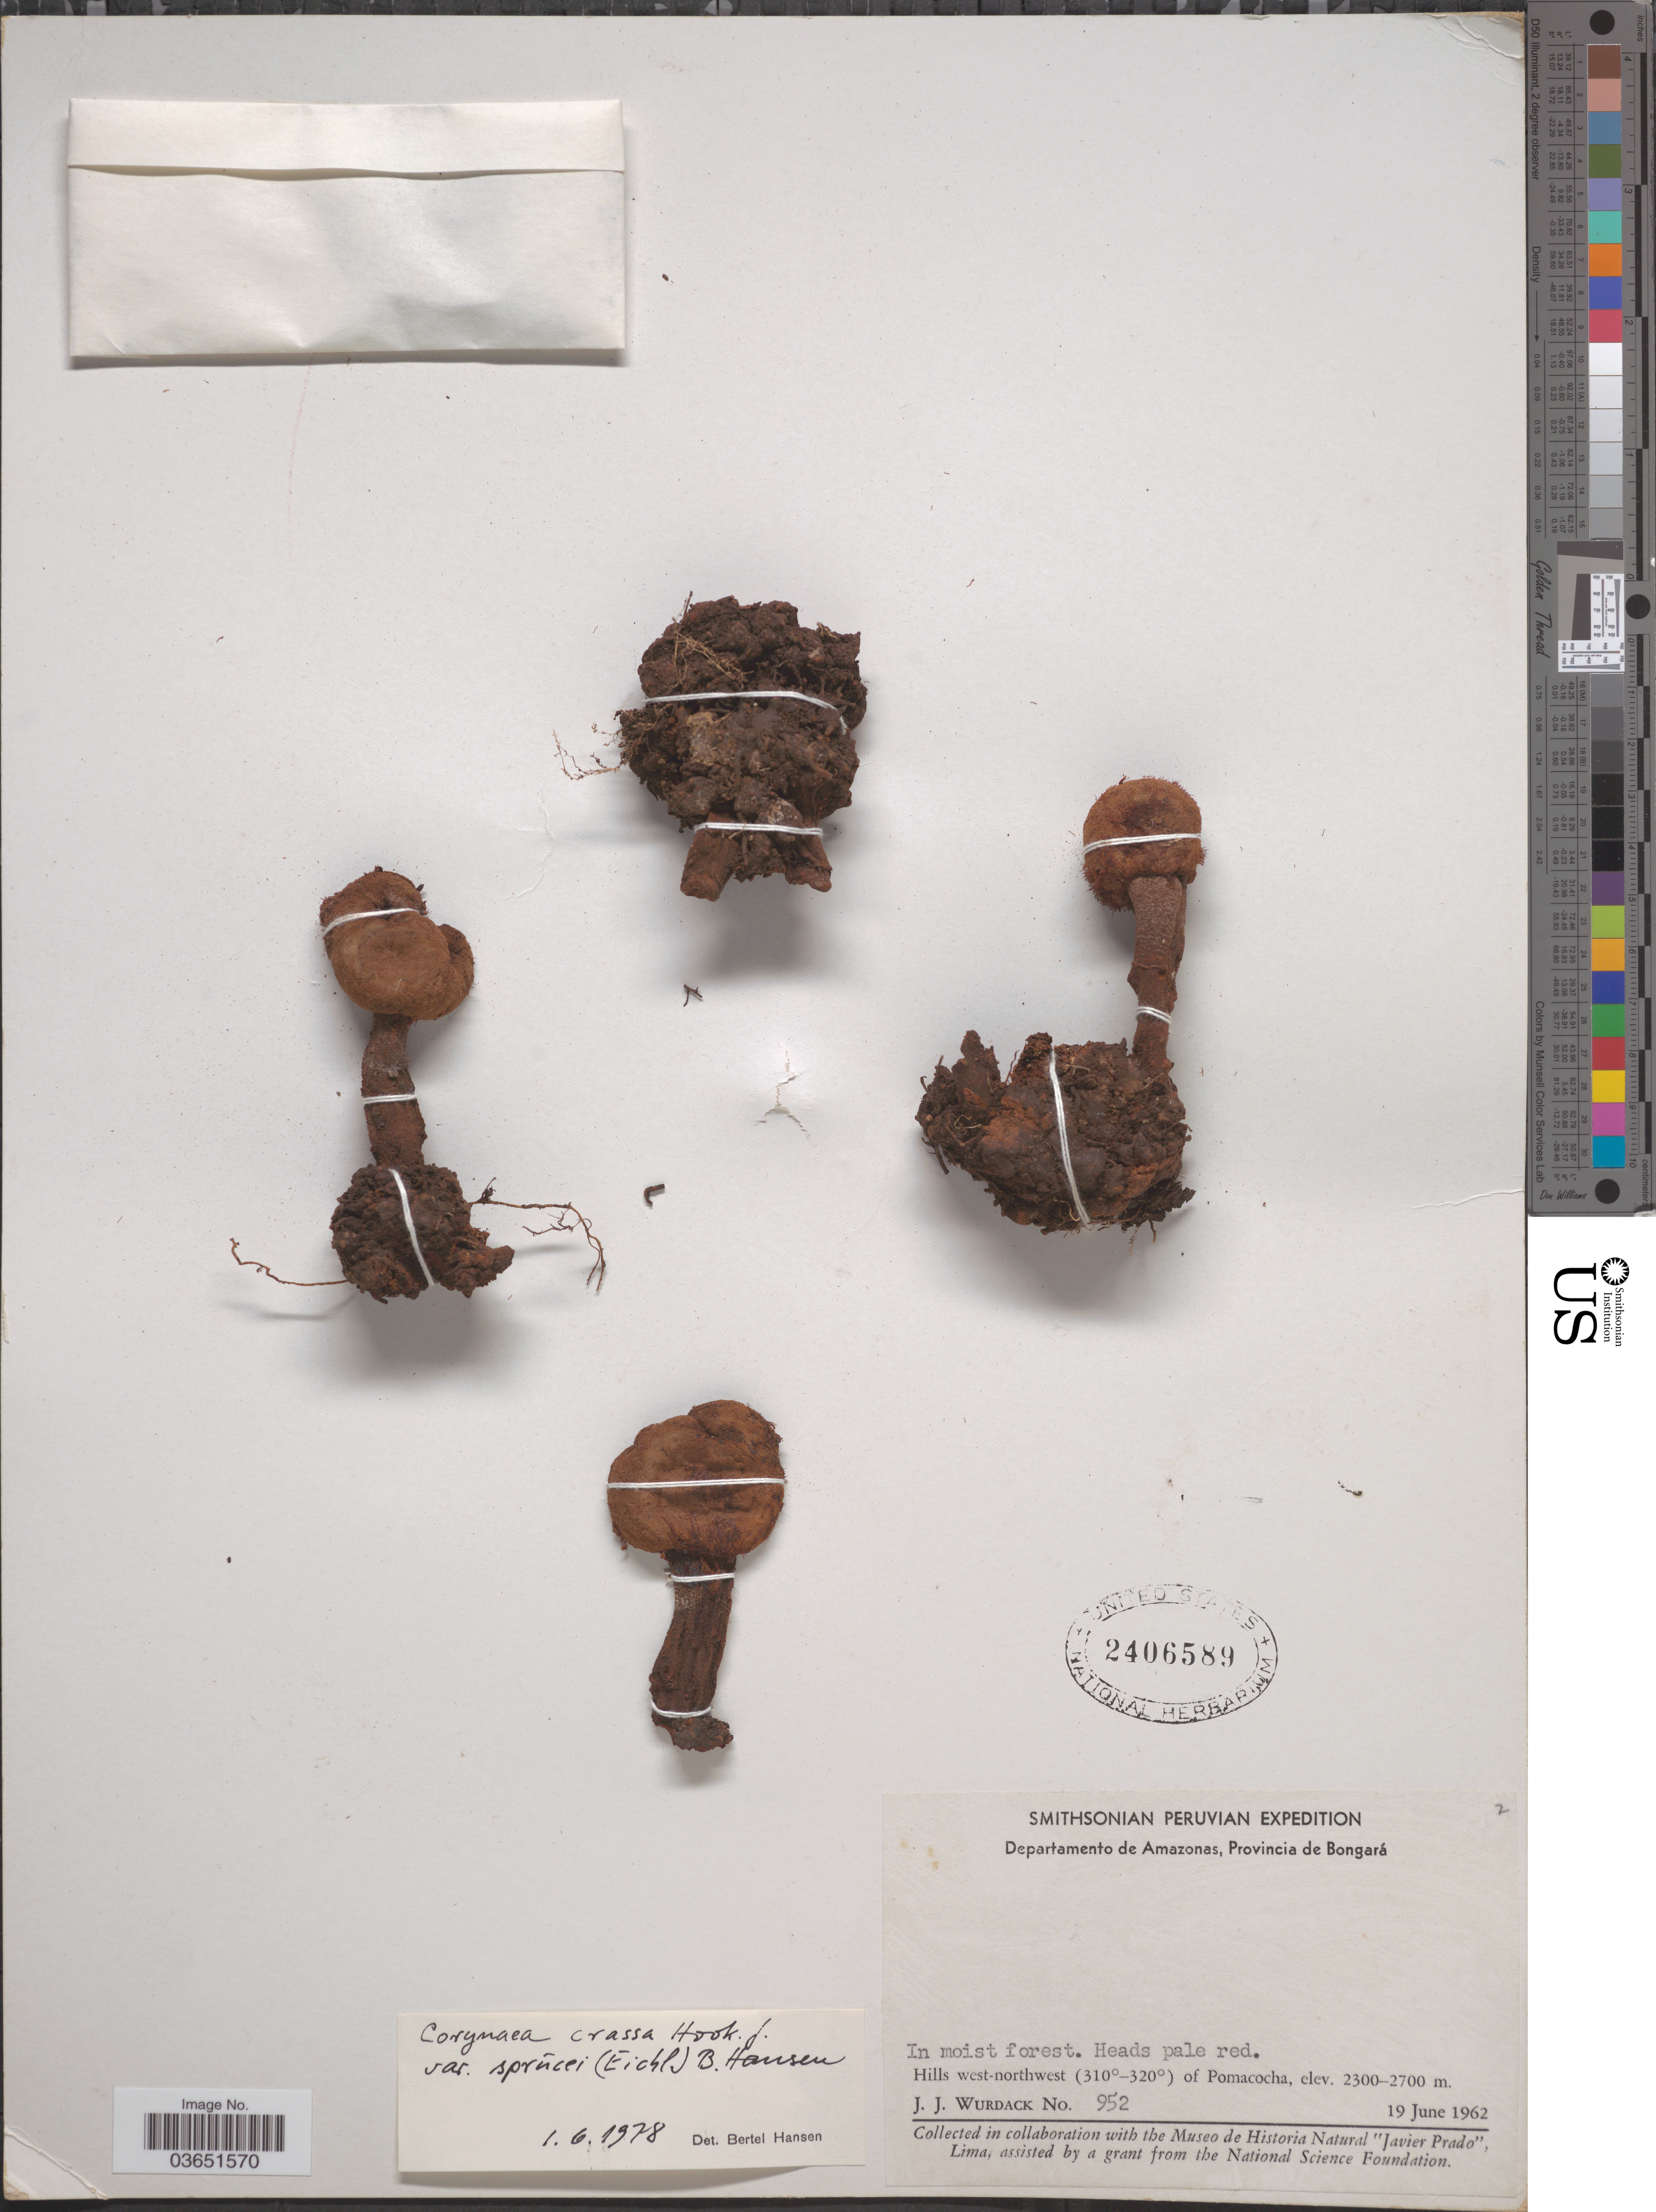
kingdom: Plantae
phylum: Tracheophyta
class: Magnoliopsida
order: Santalales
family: Balanophoraceae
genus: Corynaea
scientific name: Corynaea crassa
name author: Hook. f.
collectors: J. J. Wurdack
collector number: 952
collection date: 1962-06-19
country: Peru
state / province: Amazonas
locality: Departamento de Amazonas, Provincia de Bongará. Hills west-northwest (310°-320°) of Pomacocha.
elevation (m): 2300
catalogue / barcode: US 2406589